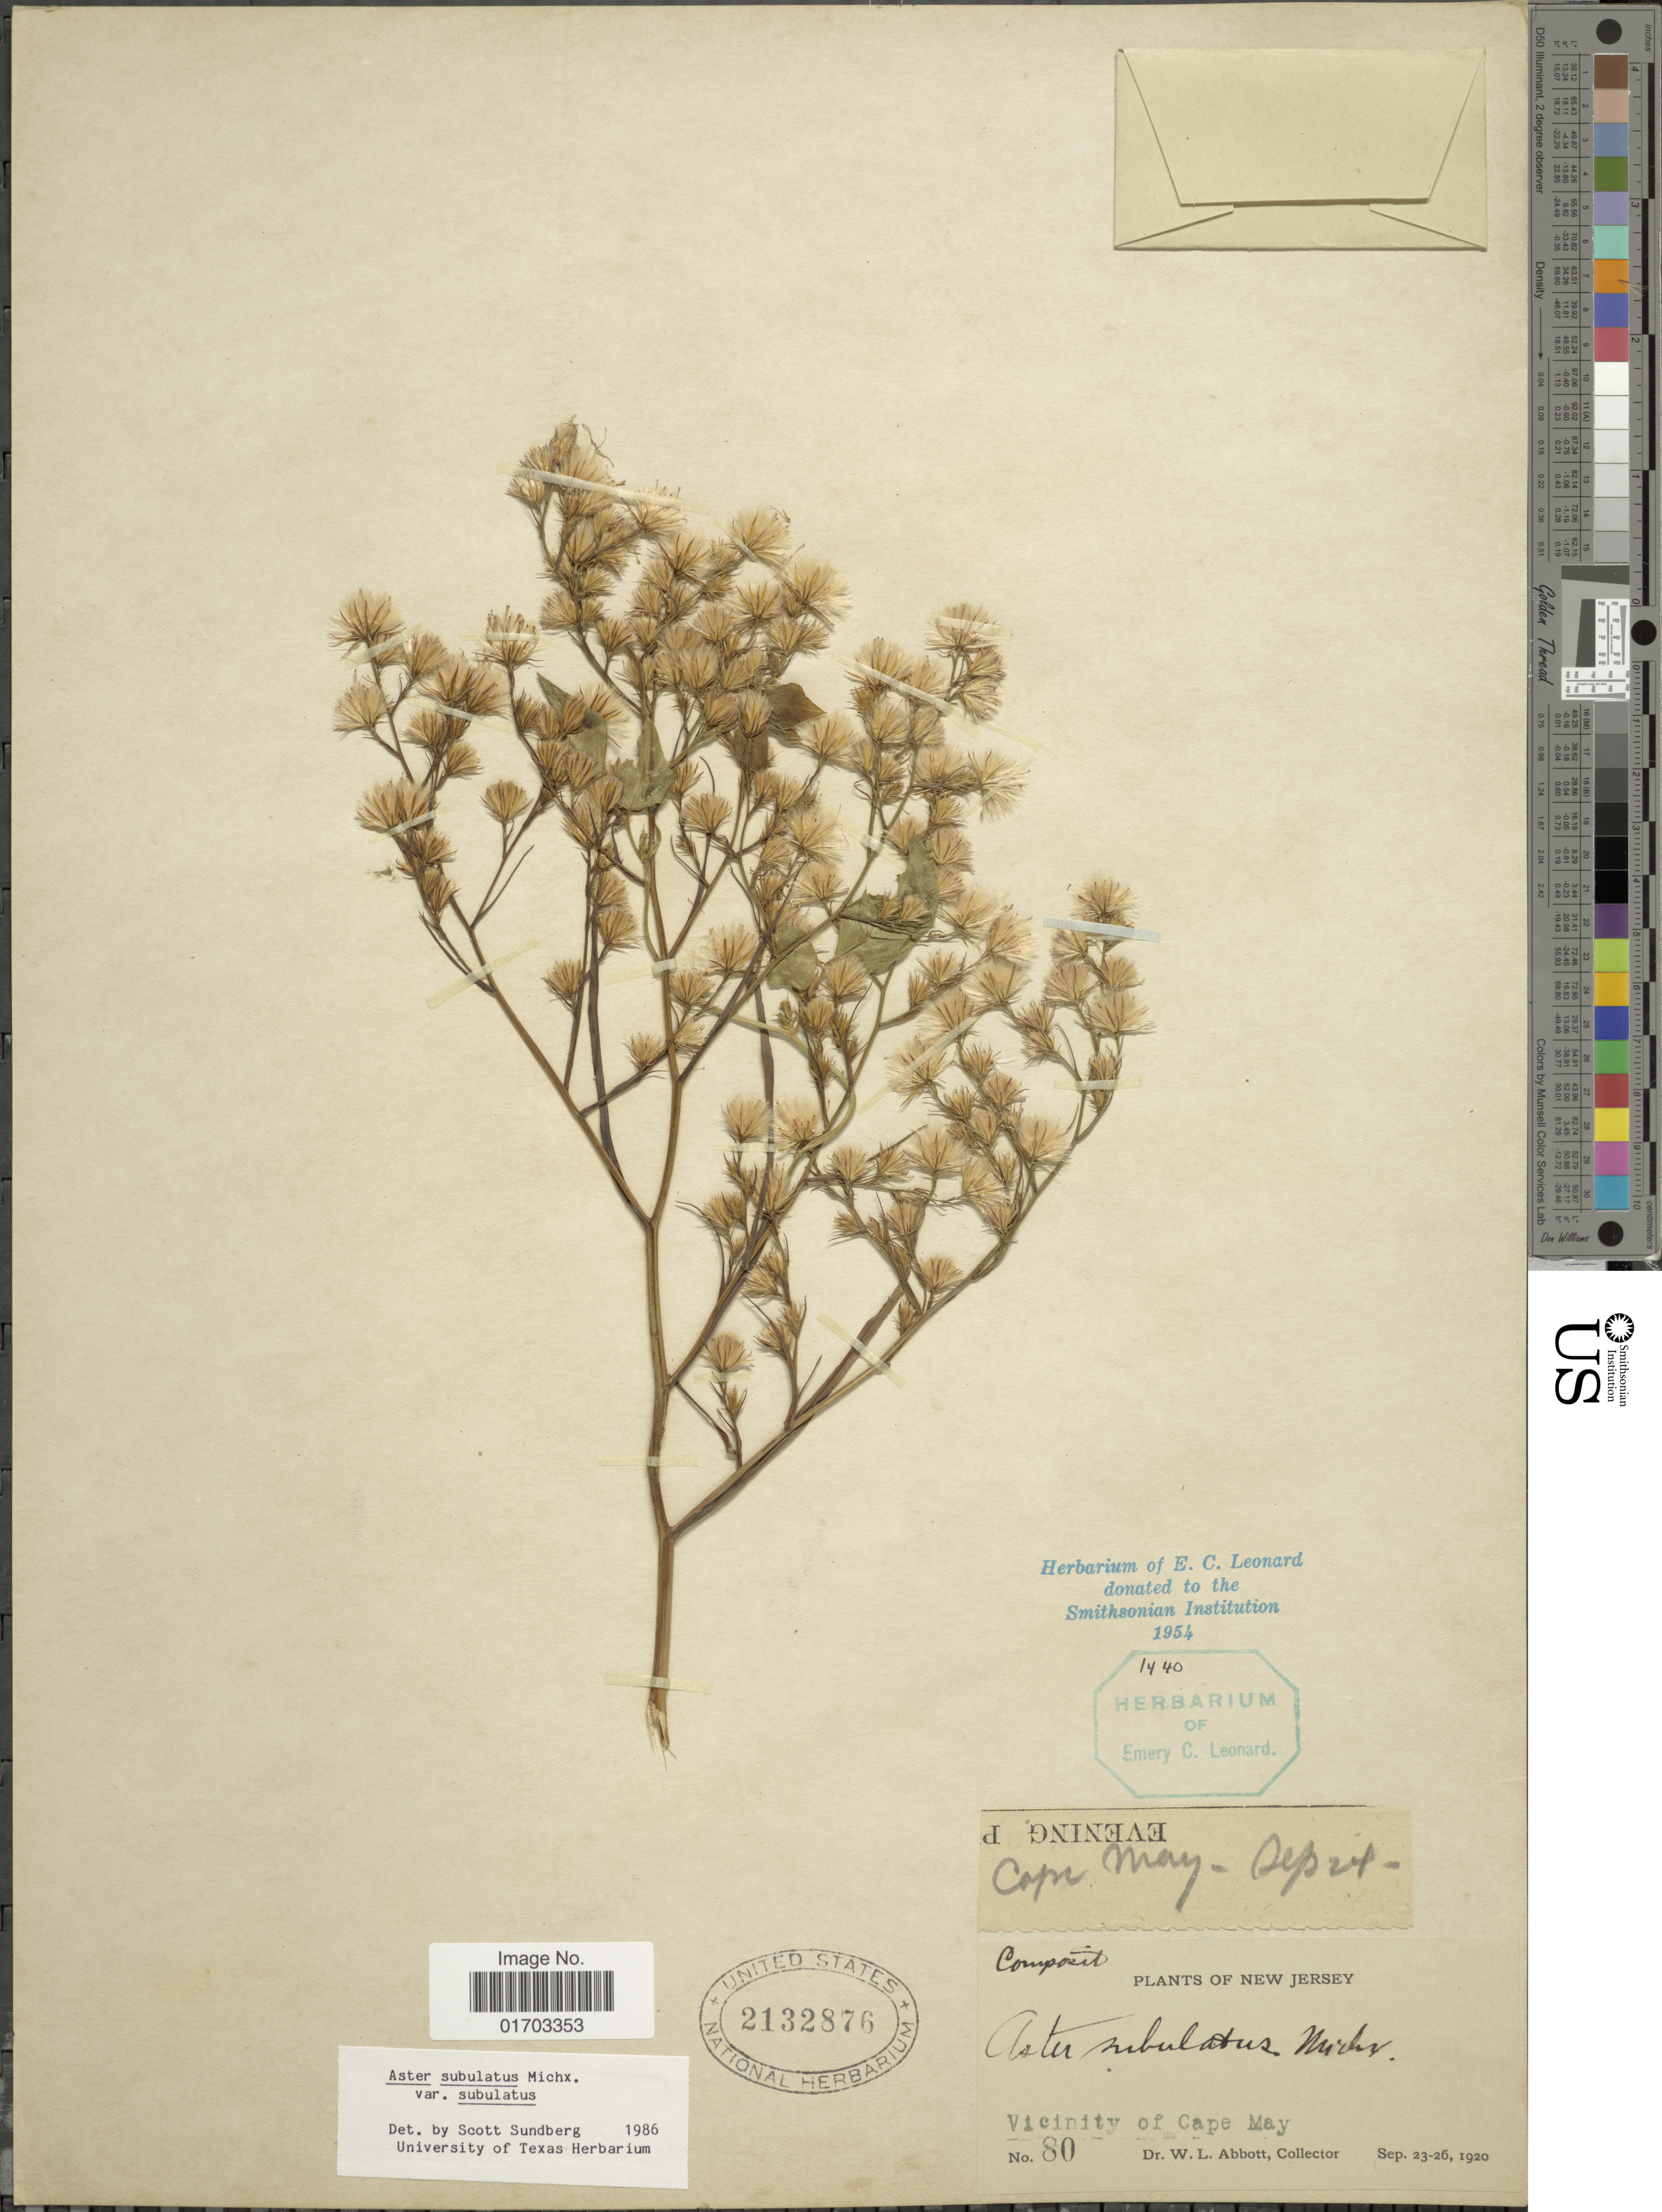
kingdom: Plantae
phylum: Tracheophyta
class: Magnoliopsida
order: Asterales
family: Asteraceae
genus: Symphyotrichum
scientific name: Symphyotrichum subulatum var. subulatum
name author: (Michx.) G.L. Nesom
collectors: W. L. Abbott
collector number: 80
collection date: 1920-09-23/1920-09-26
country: United States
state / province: New Jersey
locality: Vicinity of Cape May.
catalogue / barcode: US 2132876